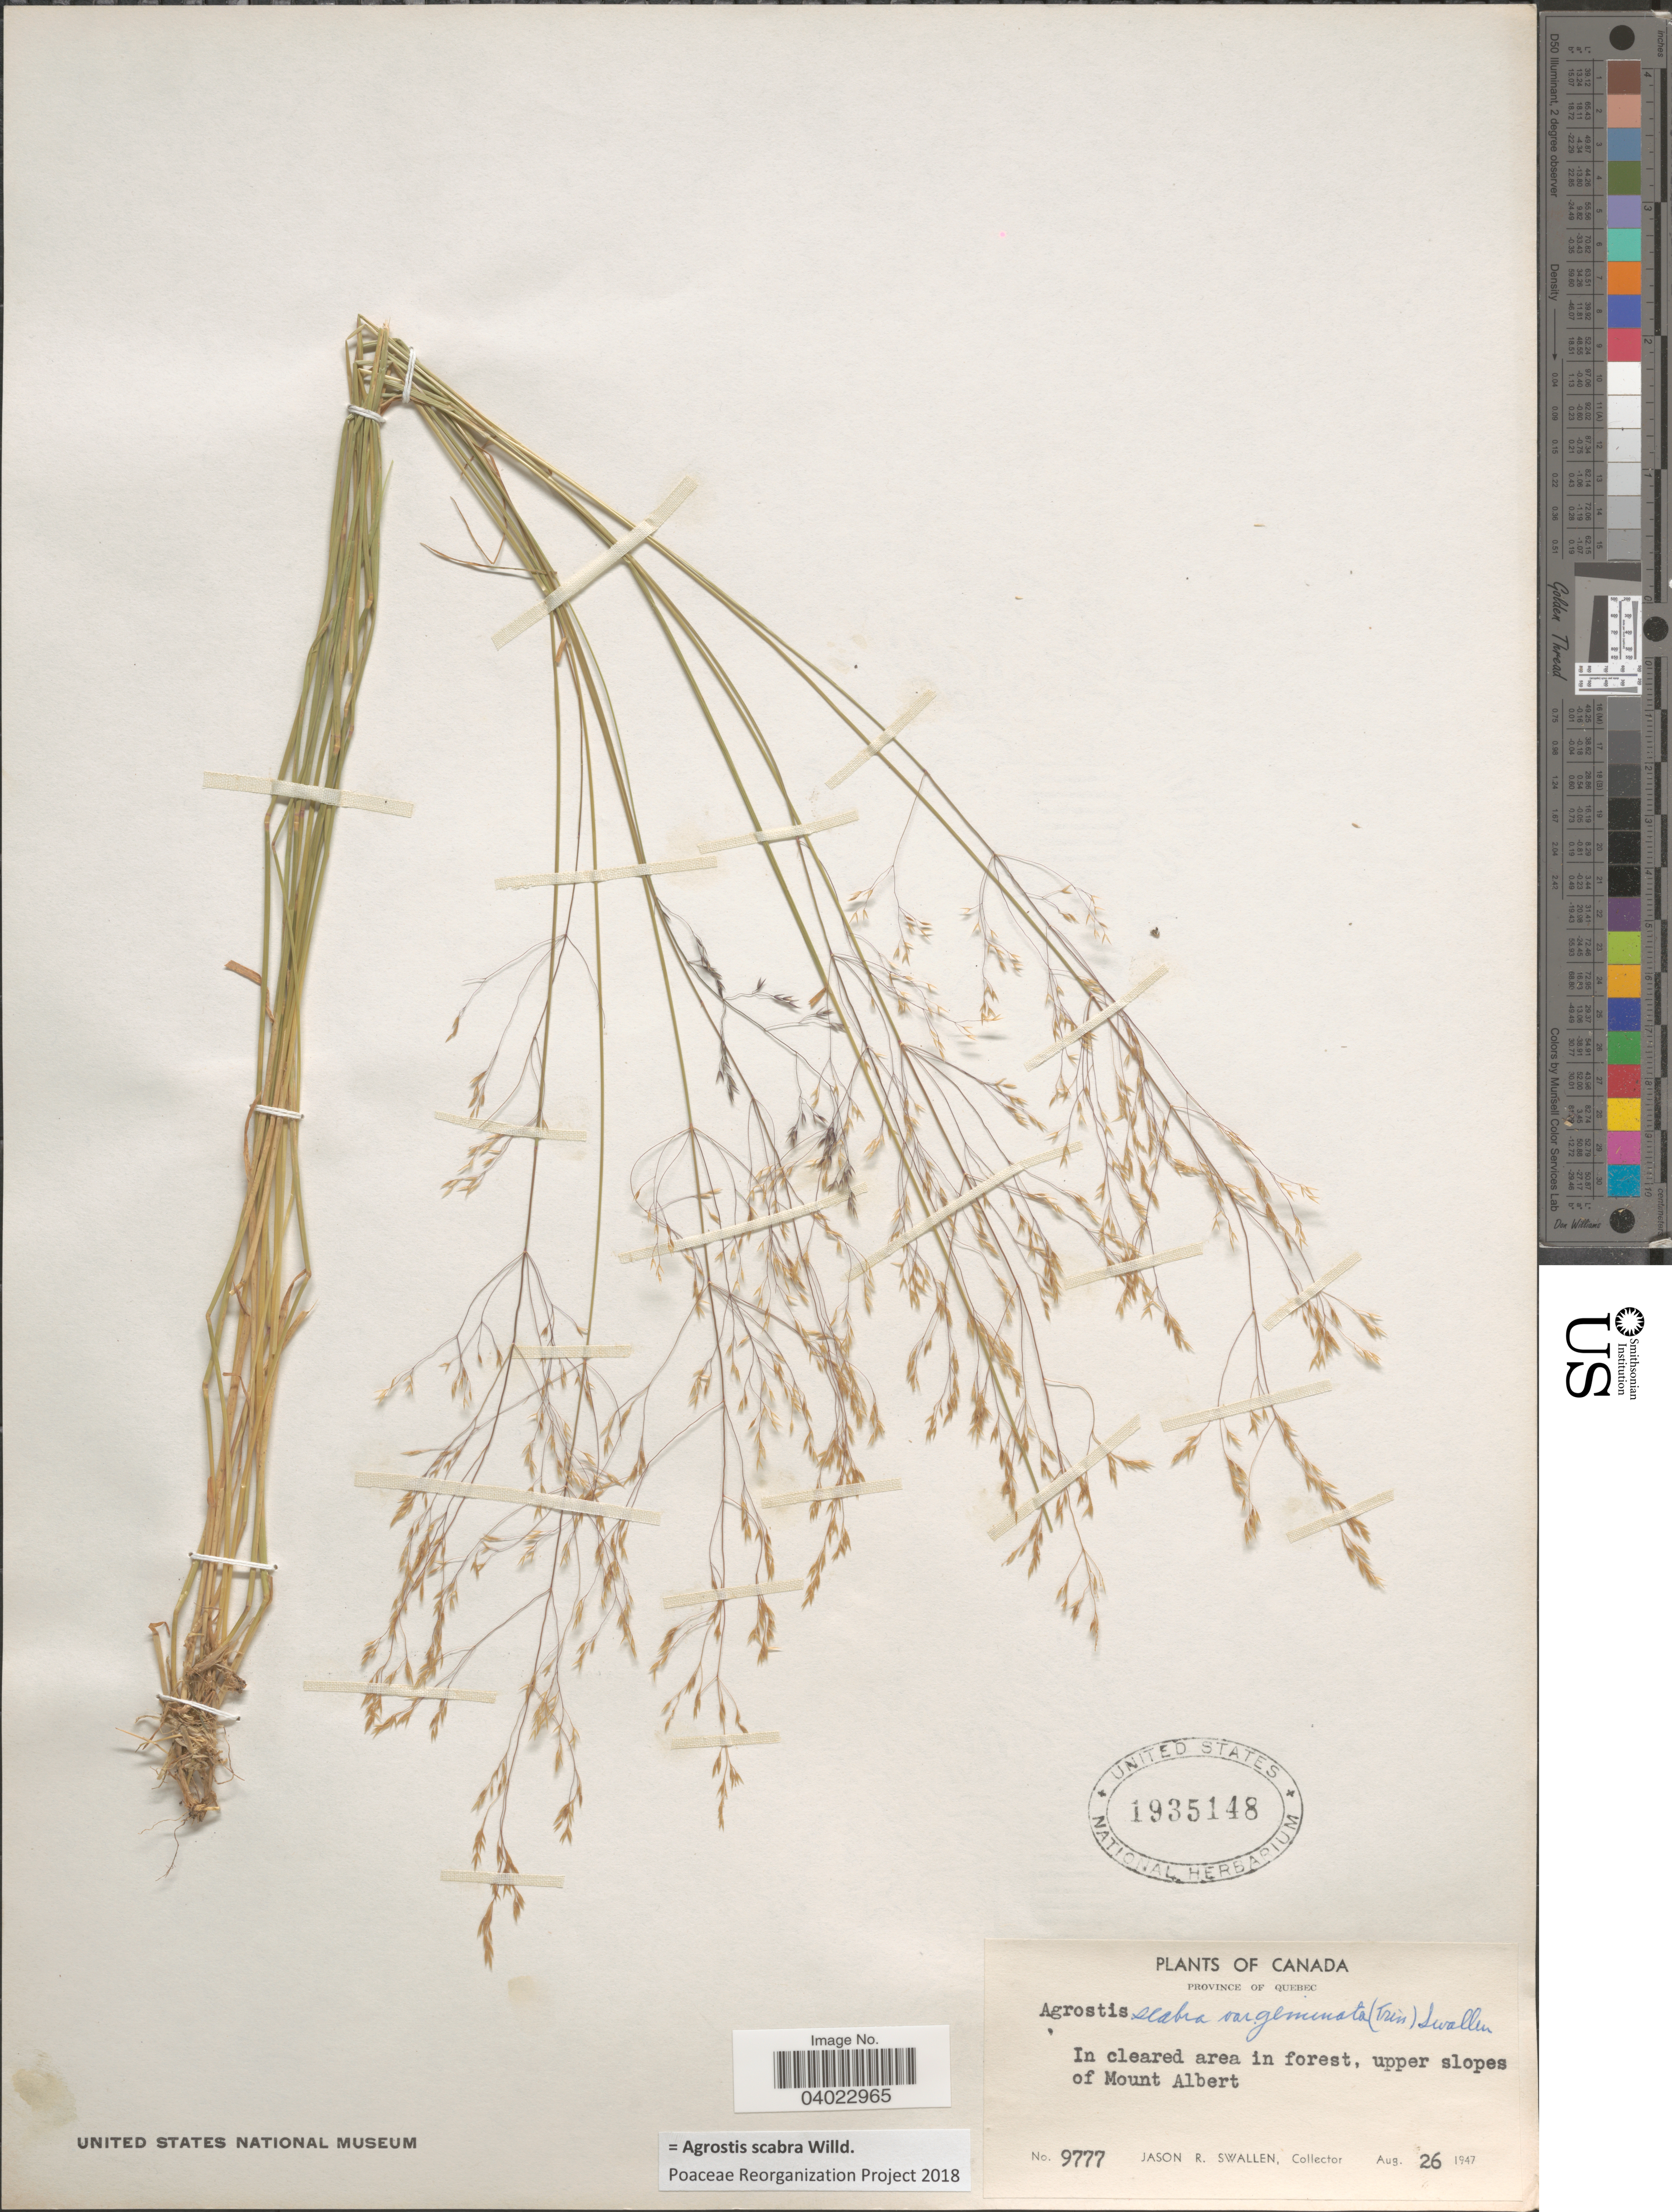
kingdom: Plantae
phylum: Tracheophyta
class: Liliopsida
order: Poales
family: Poaceae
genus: Agrostis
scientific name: Agrostis scabra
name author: Willd.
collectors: J. R. Swallen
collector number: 9777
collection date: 1947-08-26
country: Canada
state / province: Quebec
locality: Upper slopes of Mount Albert.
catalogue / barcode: US 1935148